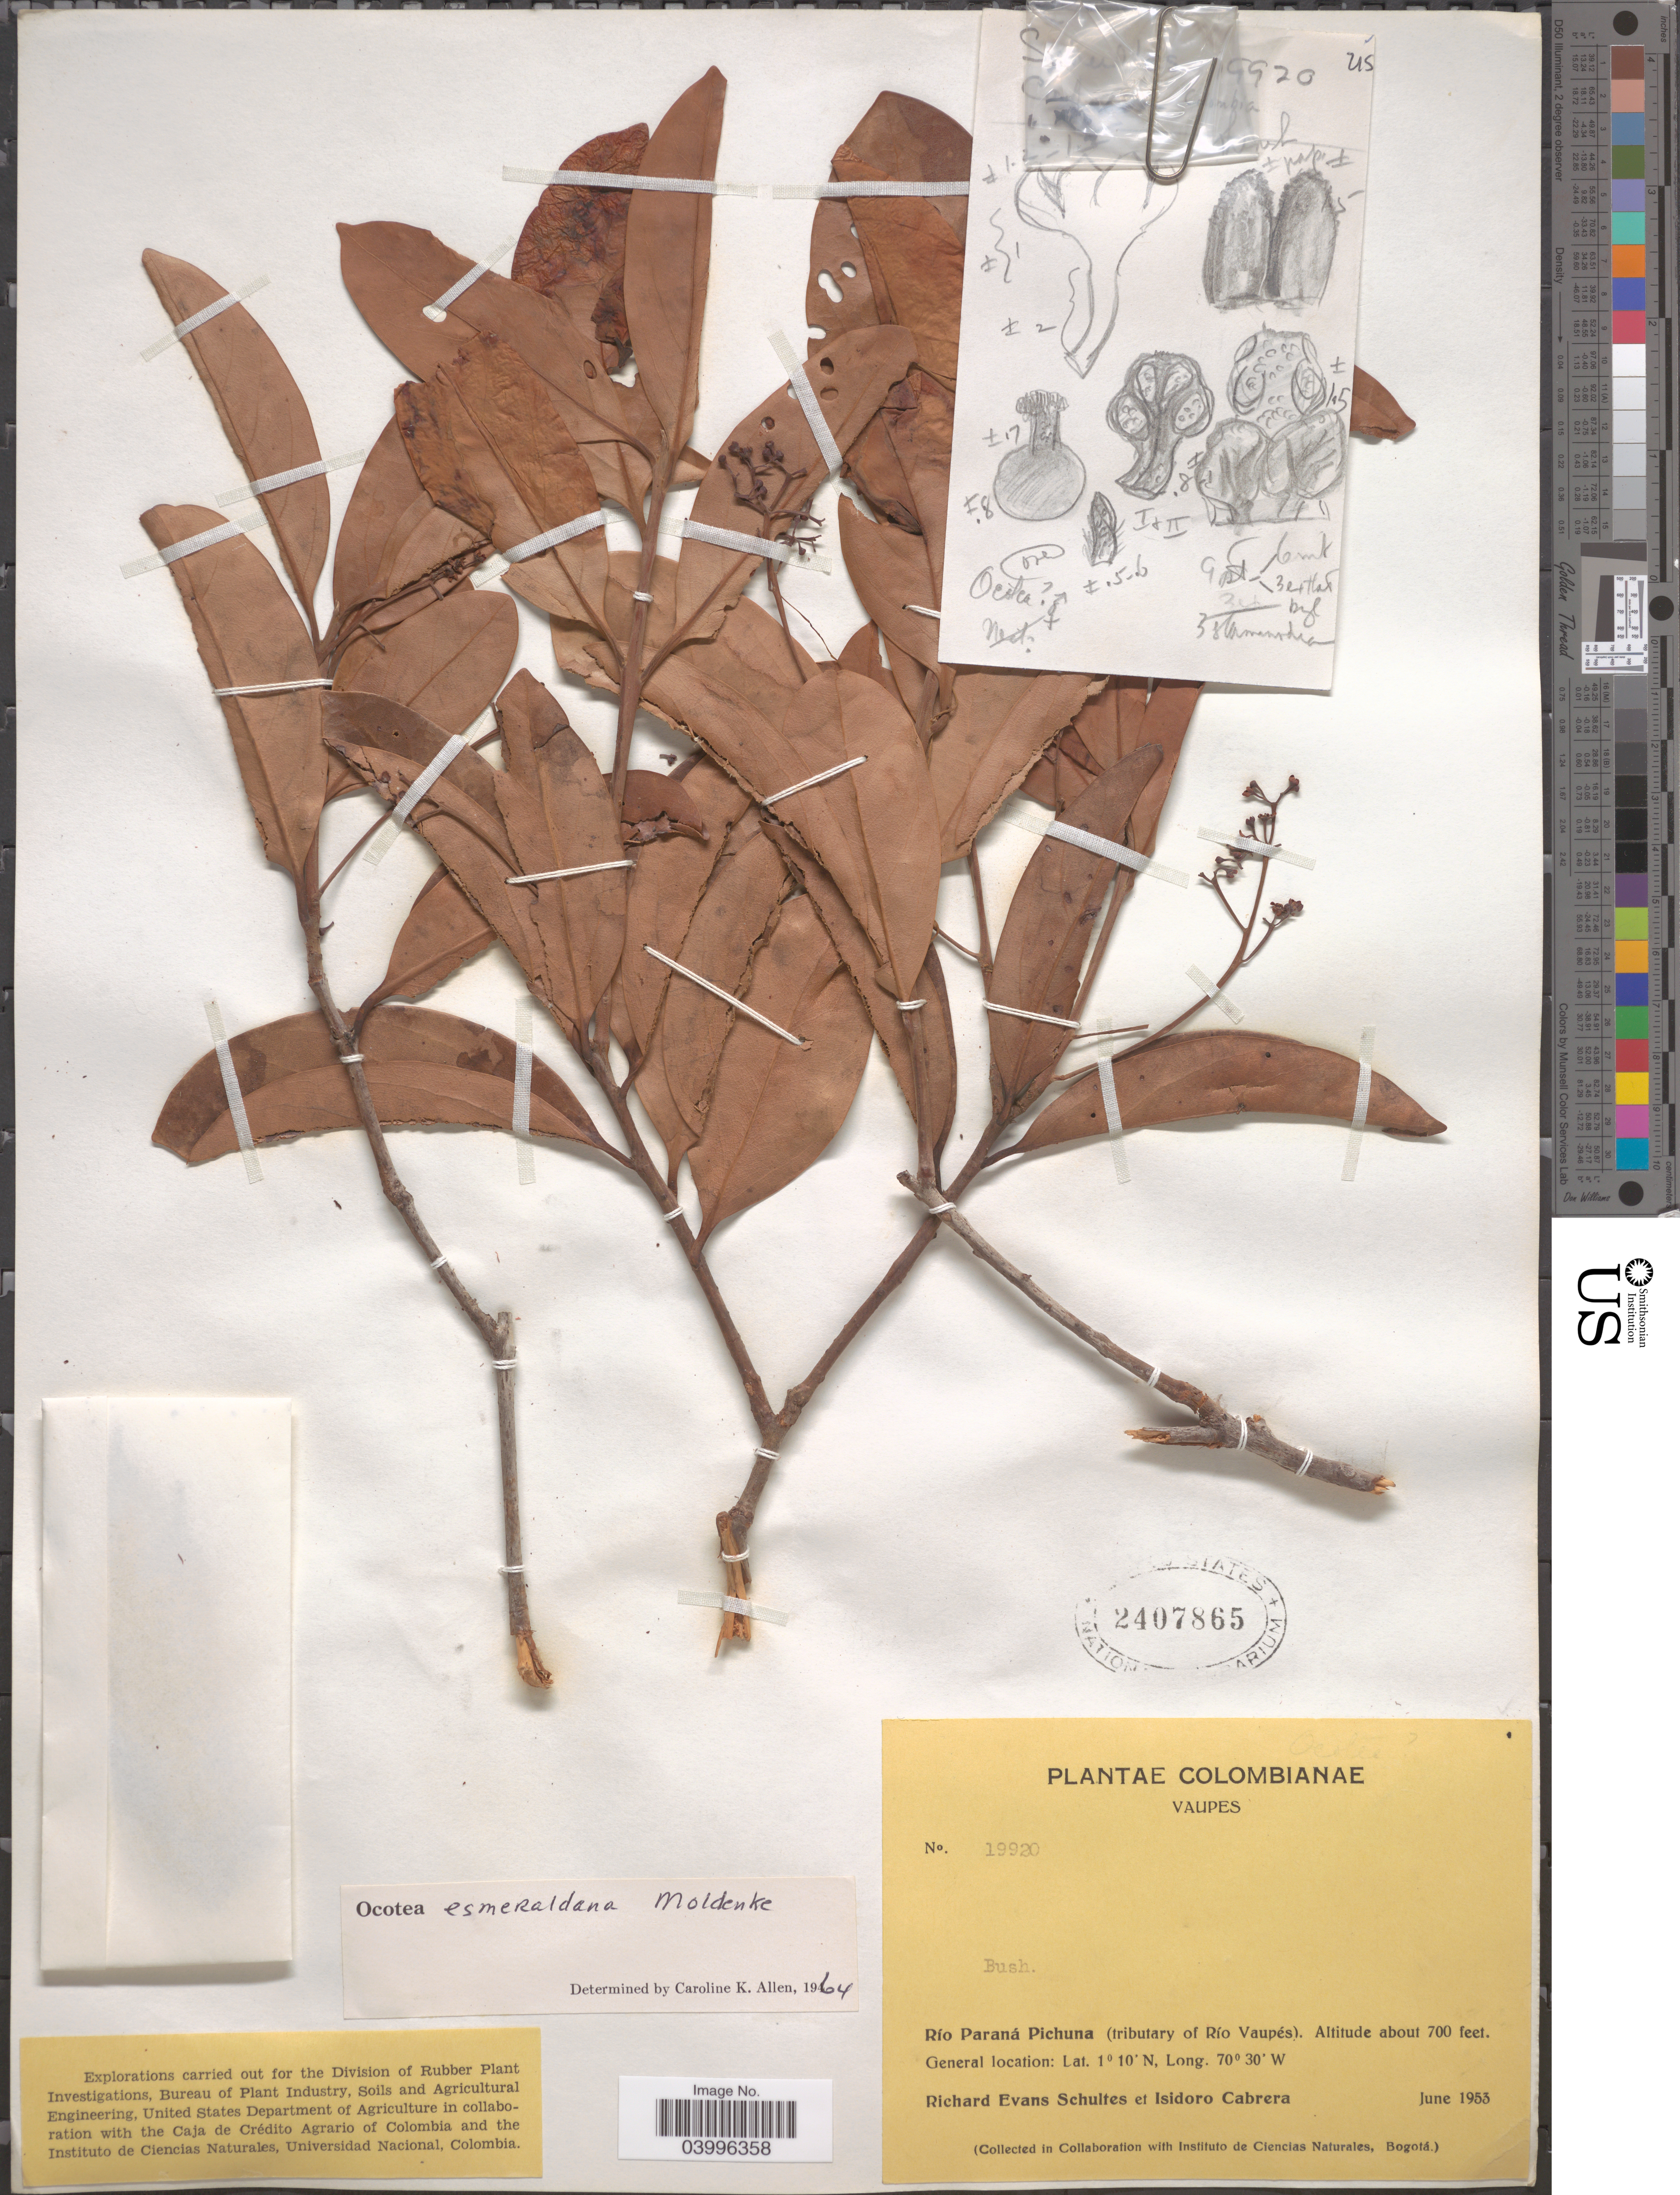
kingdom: Plantae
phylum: Tracheophyta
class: Magnoliopsida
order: Laurales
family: Lauraceae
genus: Ocotea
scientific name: Ocotea esmeraldana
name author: Moldenke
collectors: R. E. Schultes & I. Cabrera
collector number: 19920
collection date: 1953-06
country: Colombia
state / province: Vaupés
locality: Río Paraná Pichuna (tributary of Río Vaupés).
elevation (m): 213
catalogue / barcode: US 2407865